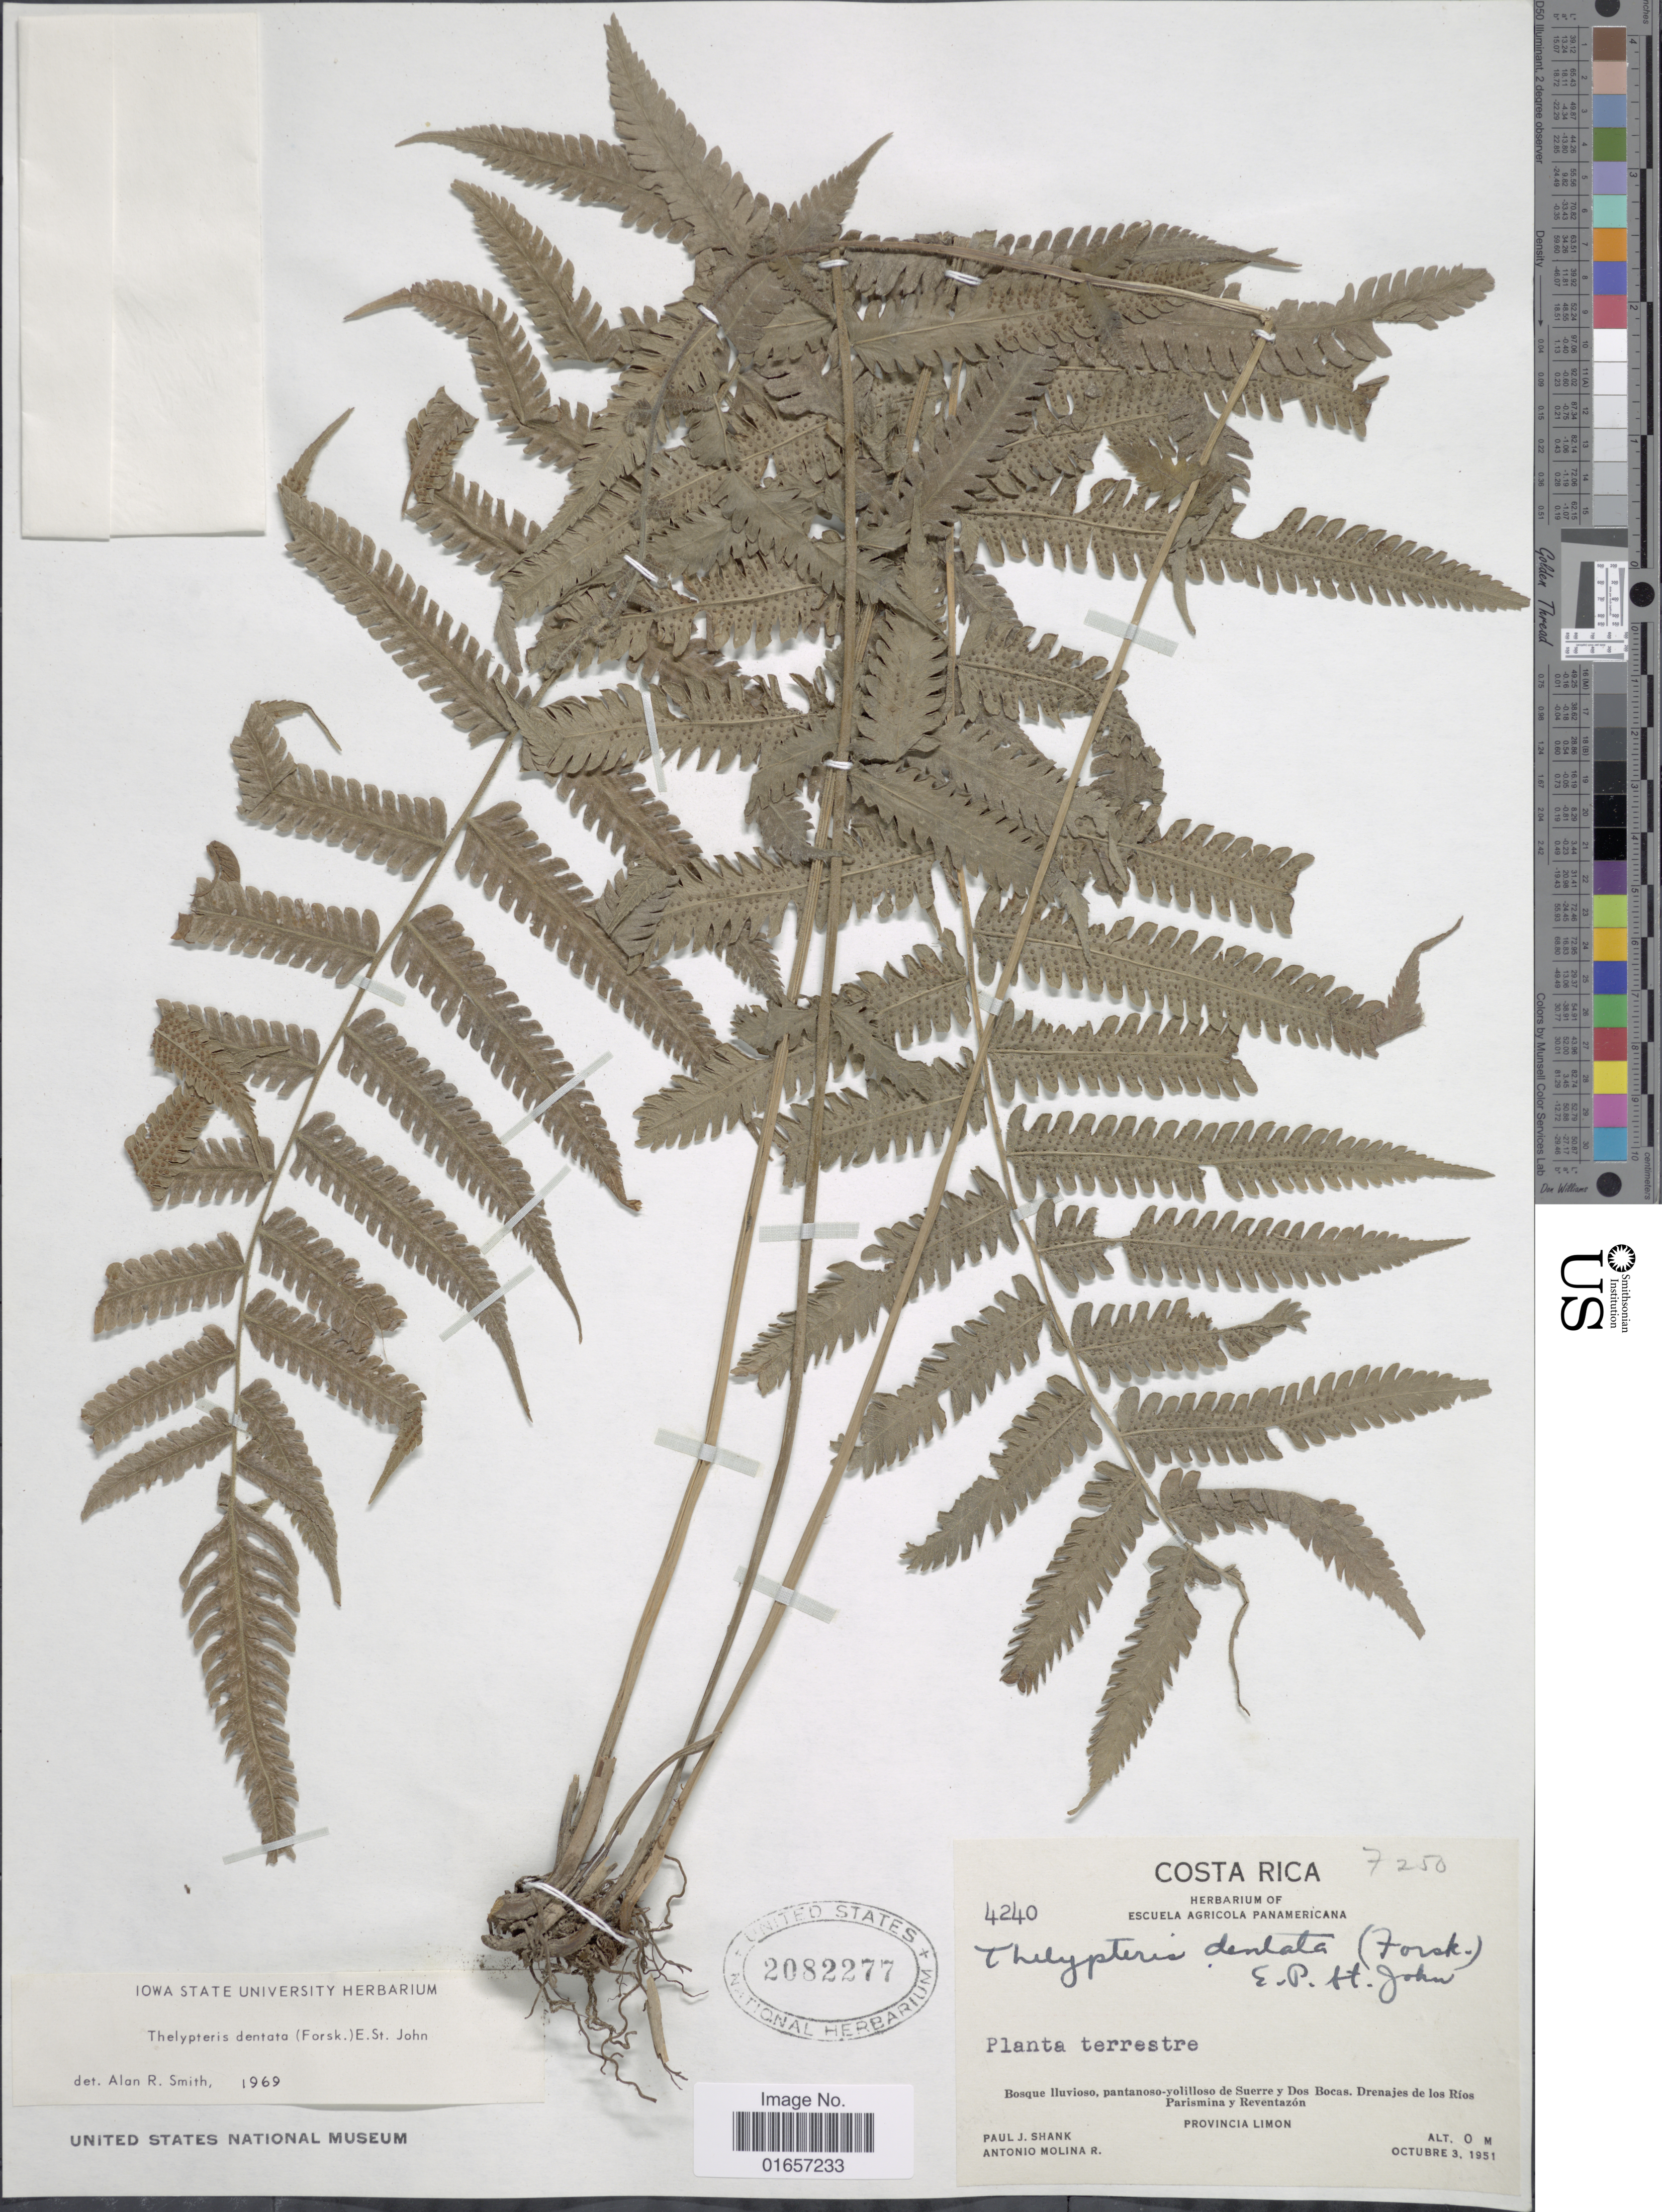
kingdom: Plantae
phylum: Tracheophyta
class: Polypodiopsida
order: Polypodiales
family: Thelypteridaceae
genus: Christella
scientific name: Christella dentata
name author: (Forssk.) Brownsey & Jermy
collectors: P. J. Shank & A. M. Molina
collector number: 4240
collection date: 1951-10-03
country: Costa Rica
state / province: Limón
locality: Bosque Iluvioso, pantanoso- yolilloso de Suerre y Dos Bocas, Deranjes de los Ríos parismina y Reventazón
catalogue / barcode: US 2082277